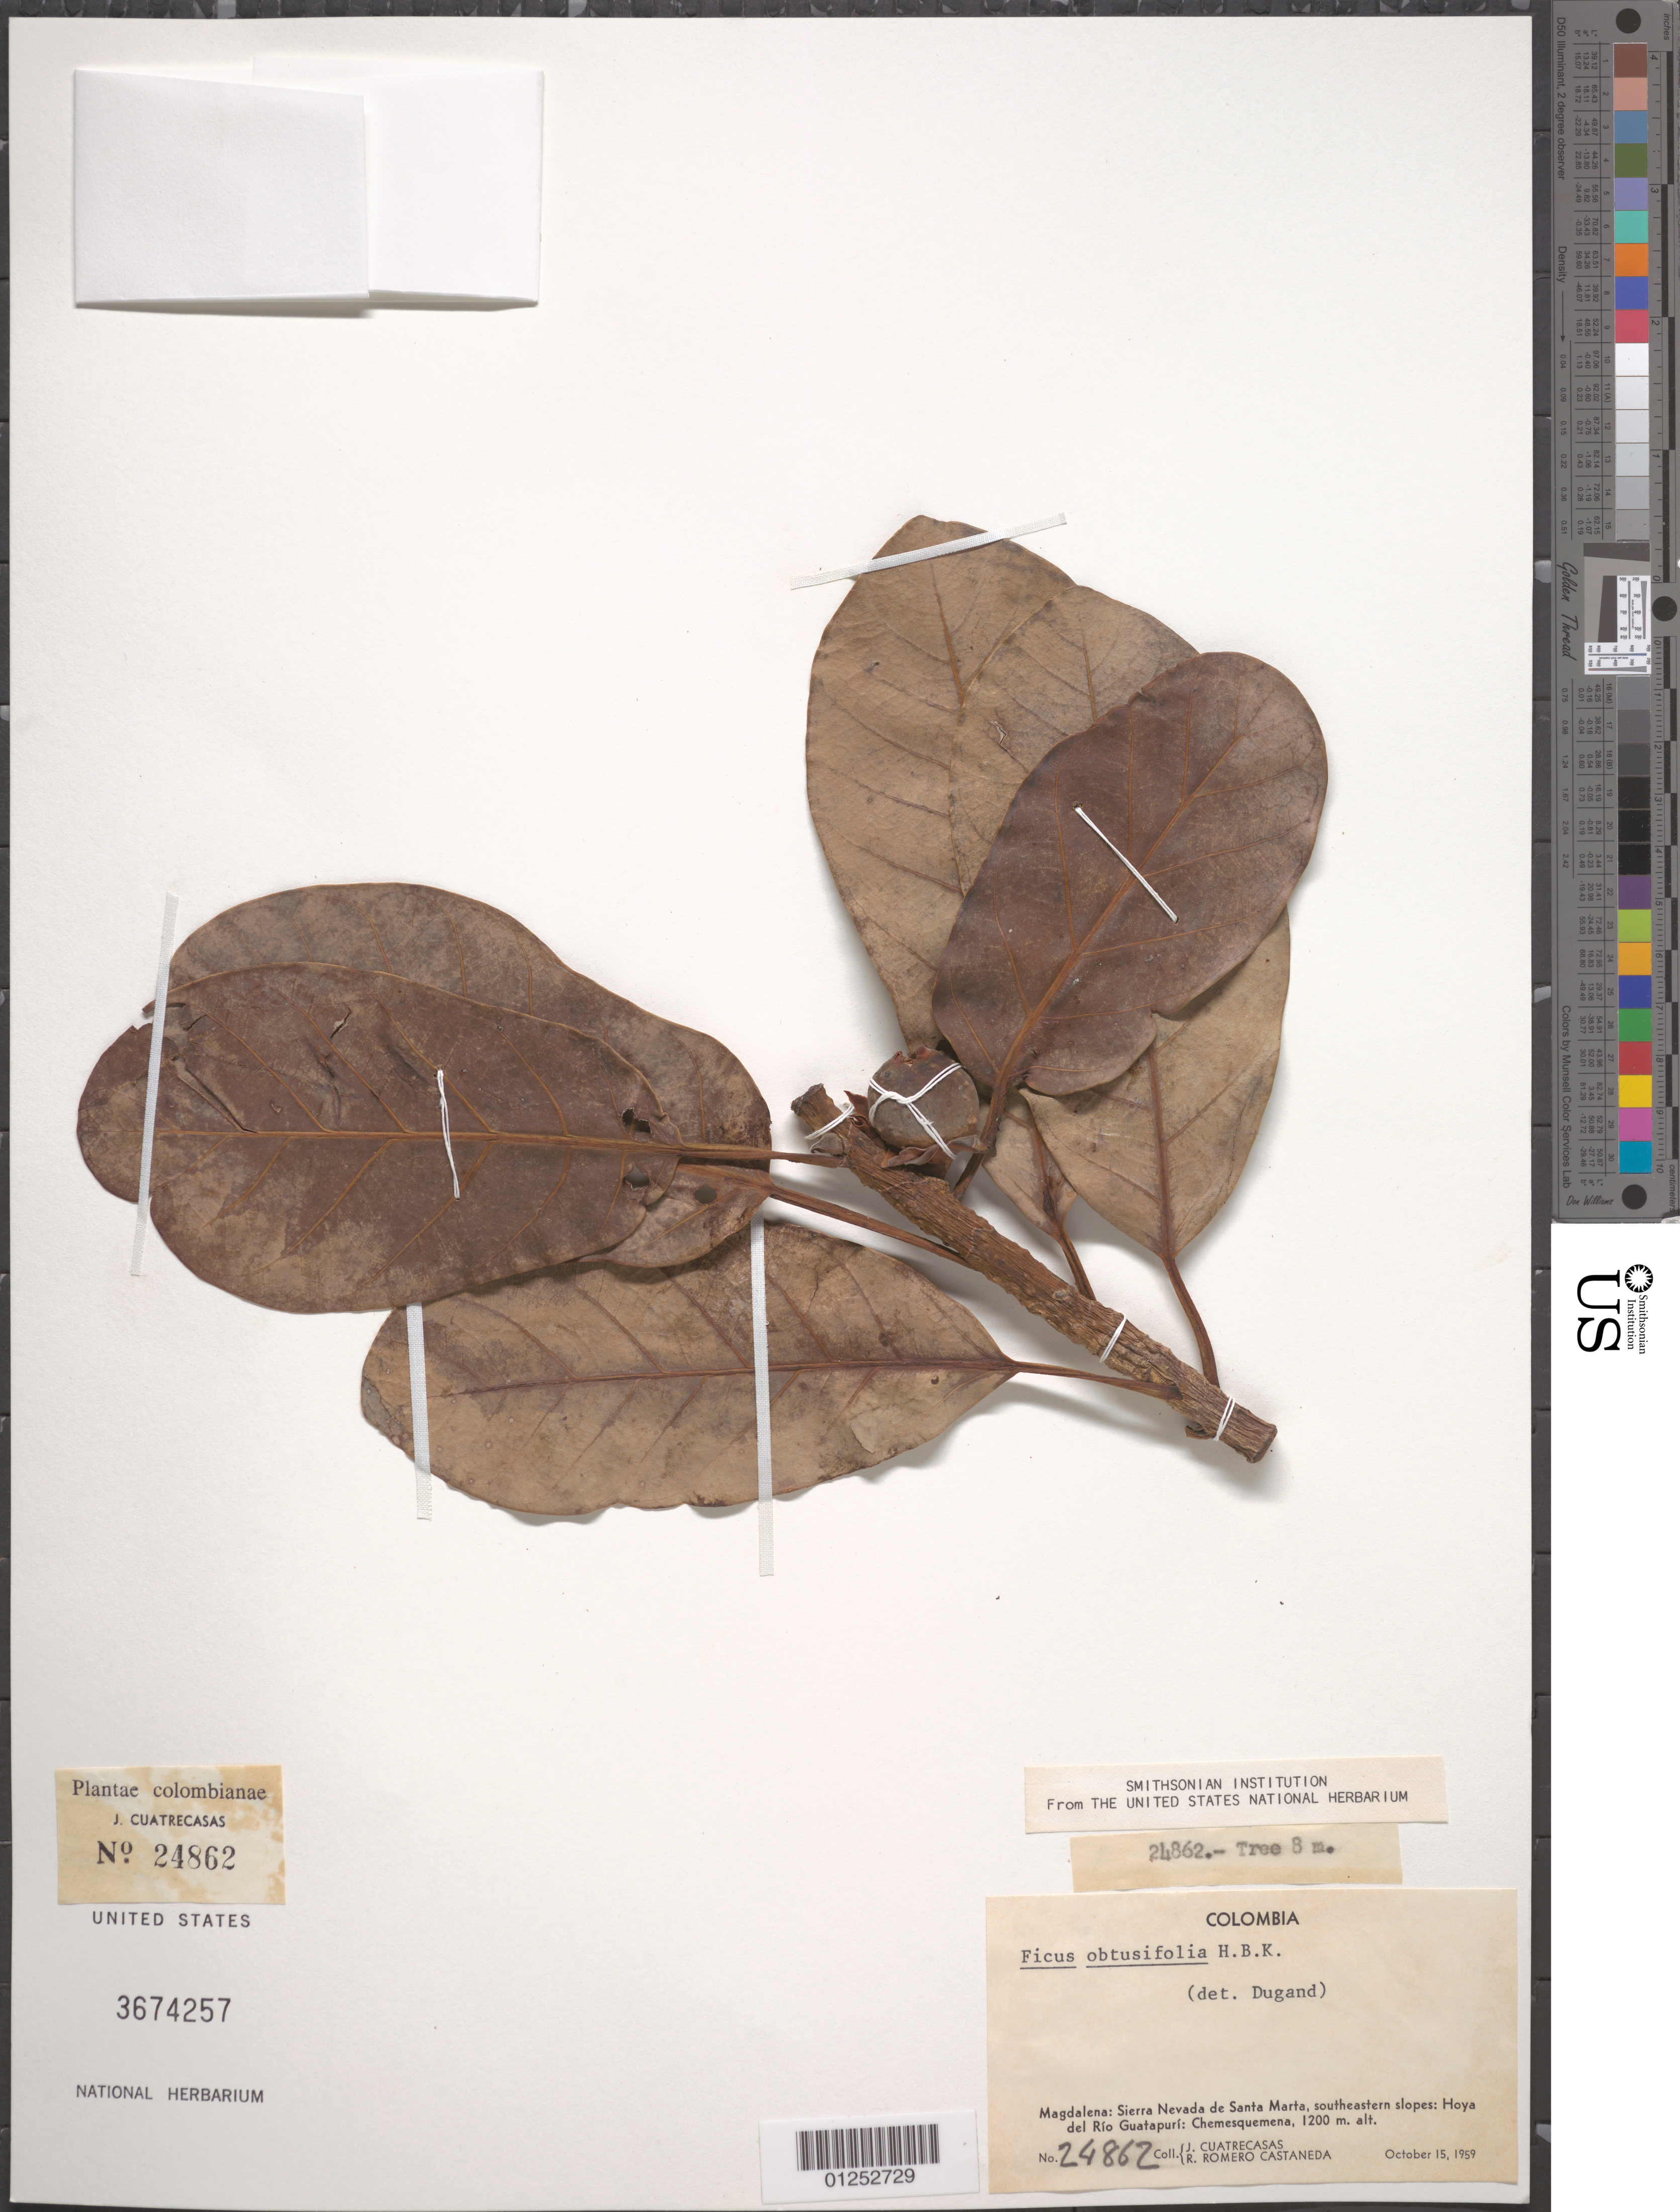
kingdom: Plantae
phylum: Tracheophyta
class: Magnoliopsida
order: Rosales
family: Moraceae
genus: Ficus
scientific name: Ficus obtusifolia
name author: Kunth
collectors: J. Cuatrecasas & R. Romero Castañeda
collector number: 24862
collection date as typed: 15 Oct 1959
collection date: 1959-10-15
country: Colombia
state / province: Magdalena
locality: Sierra Nevada de Santa, southeastern slopes; Hoya del Rio Guatapuri: Chesmesquemena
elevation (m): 1200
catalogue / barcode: US 3674257